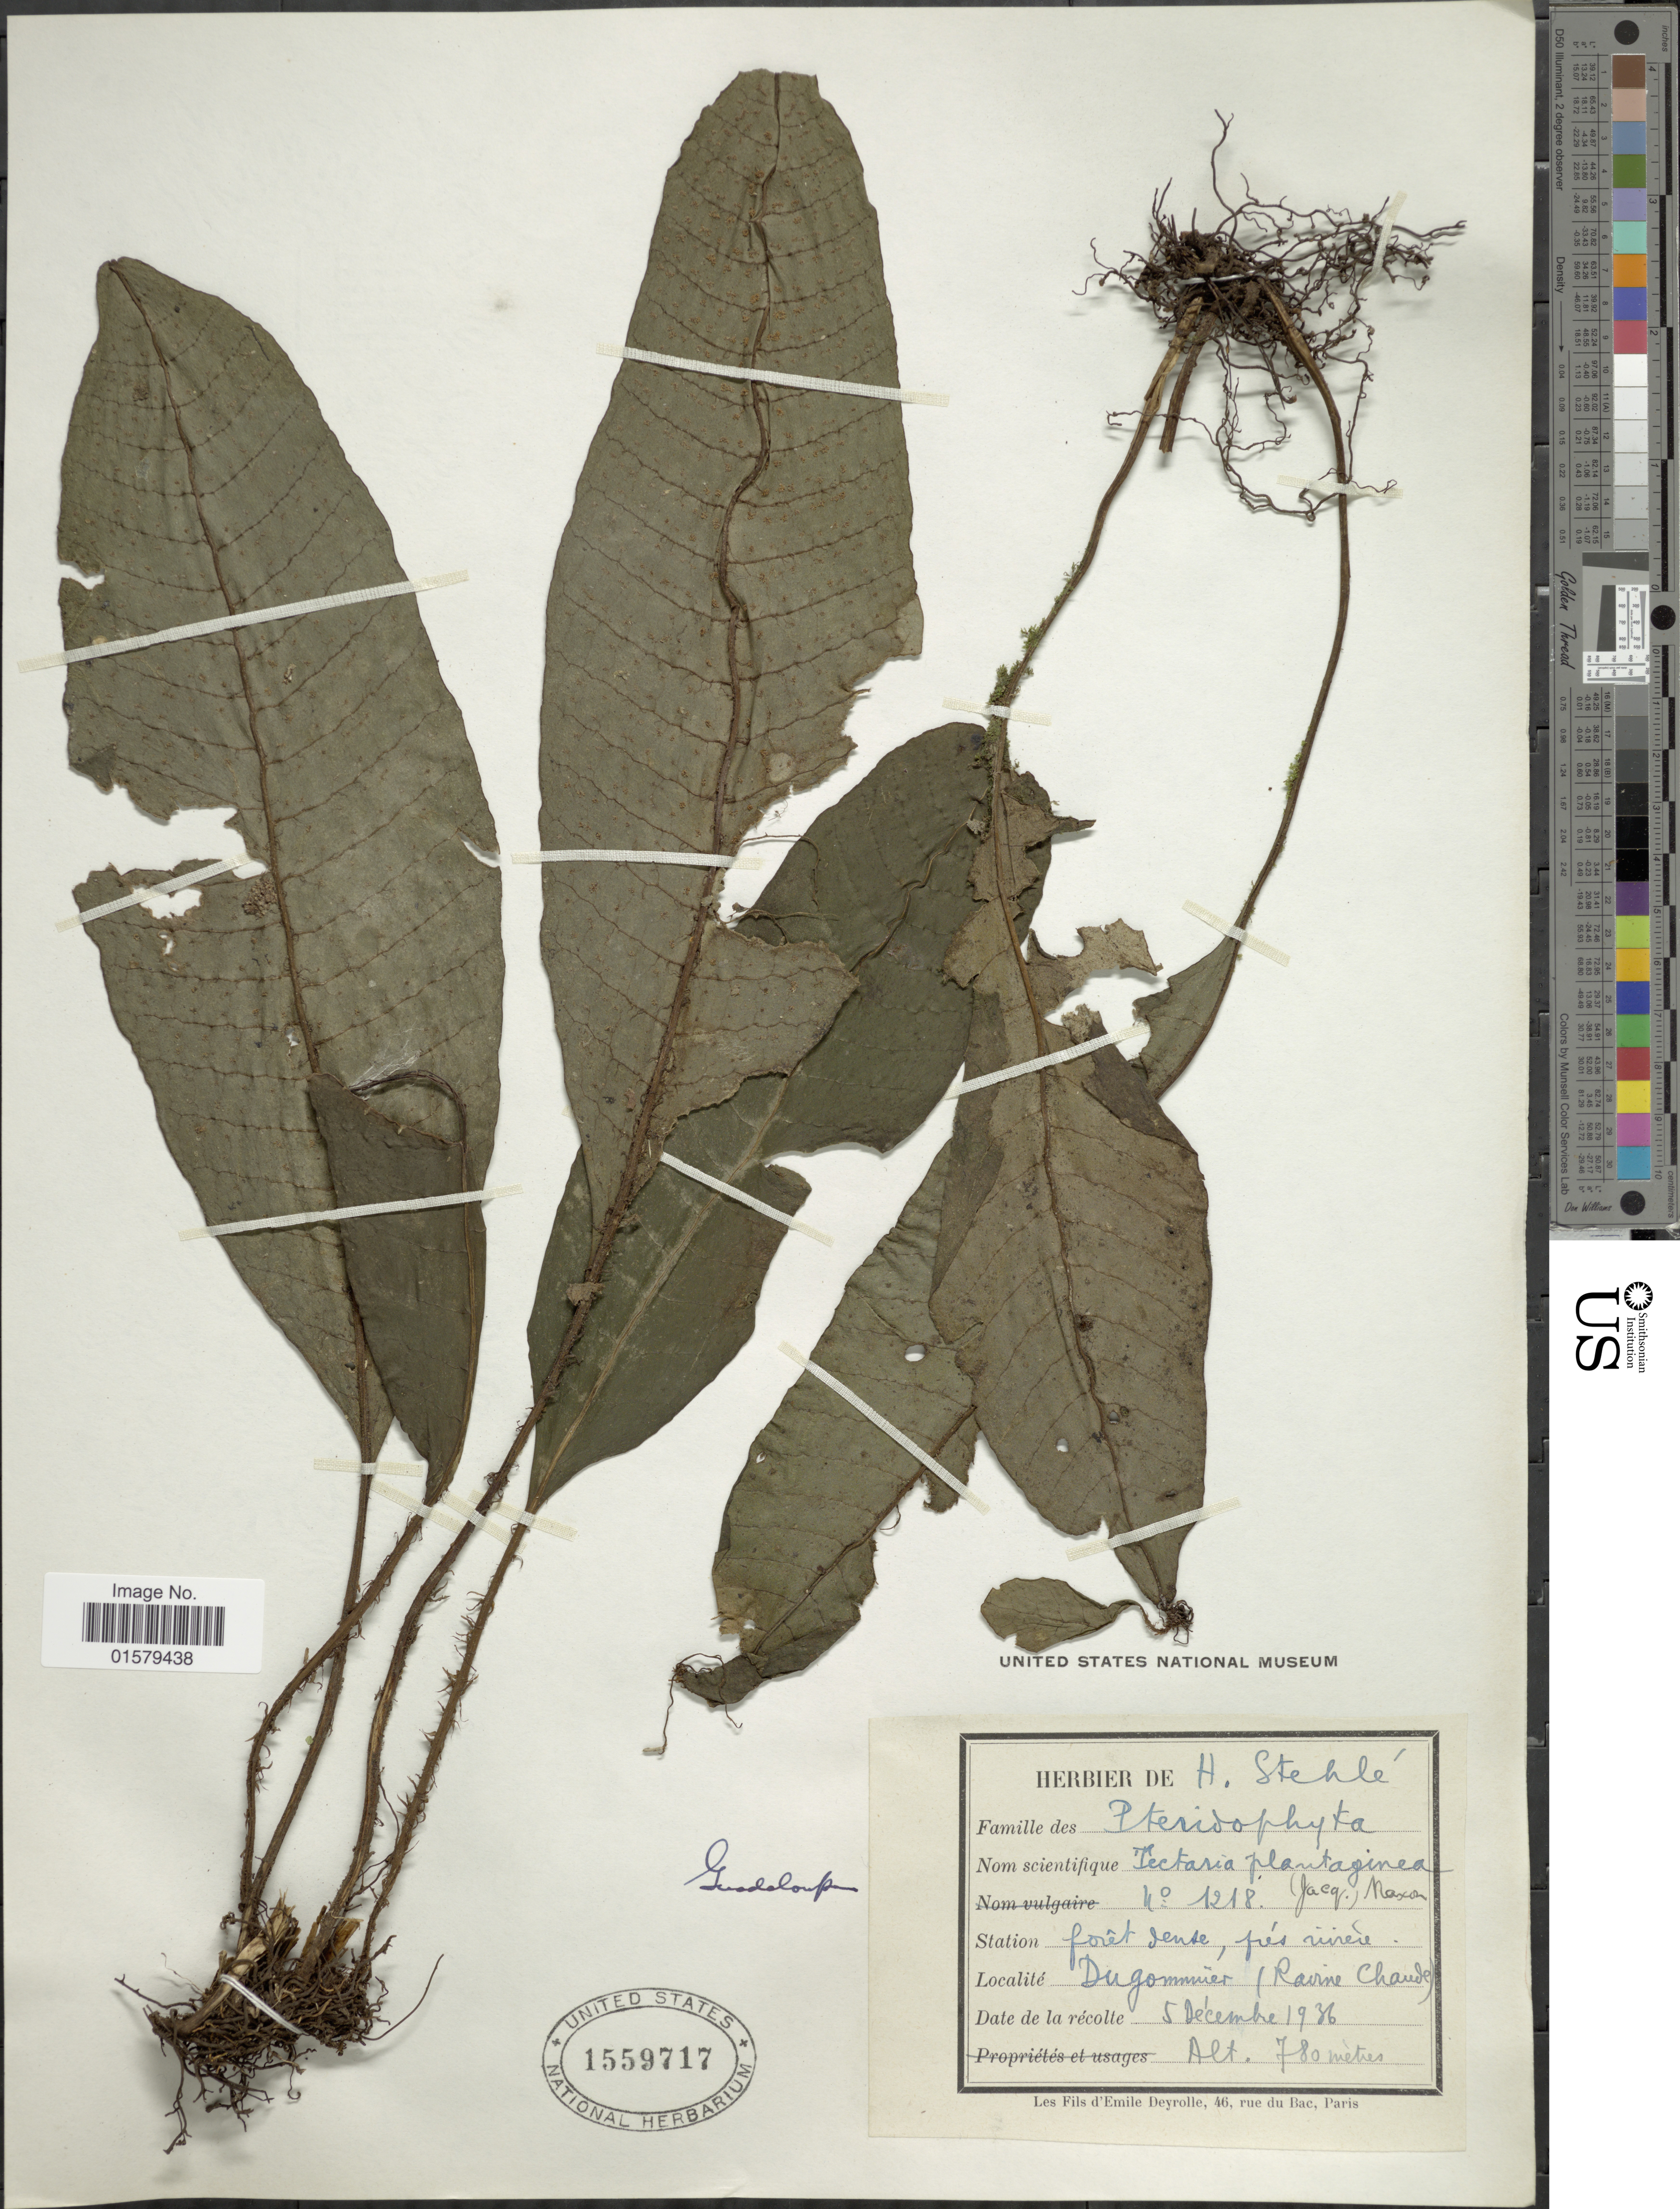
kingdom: Plantae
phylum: Tracheophyta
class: Polypodiopsida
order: Polypodiales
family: Tectariaceae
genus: Tectaria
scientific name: Tectaria plantaginea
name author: (Jacq.) Maxon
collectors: ex herb. H. Stehlé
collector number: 1218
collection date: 1936-12-05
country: Guadeloupe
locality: Foret dense, près rivière , Dugommier (Rivière Chaude).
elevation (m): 780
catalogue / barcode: US 1559717